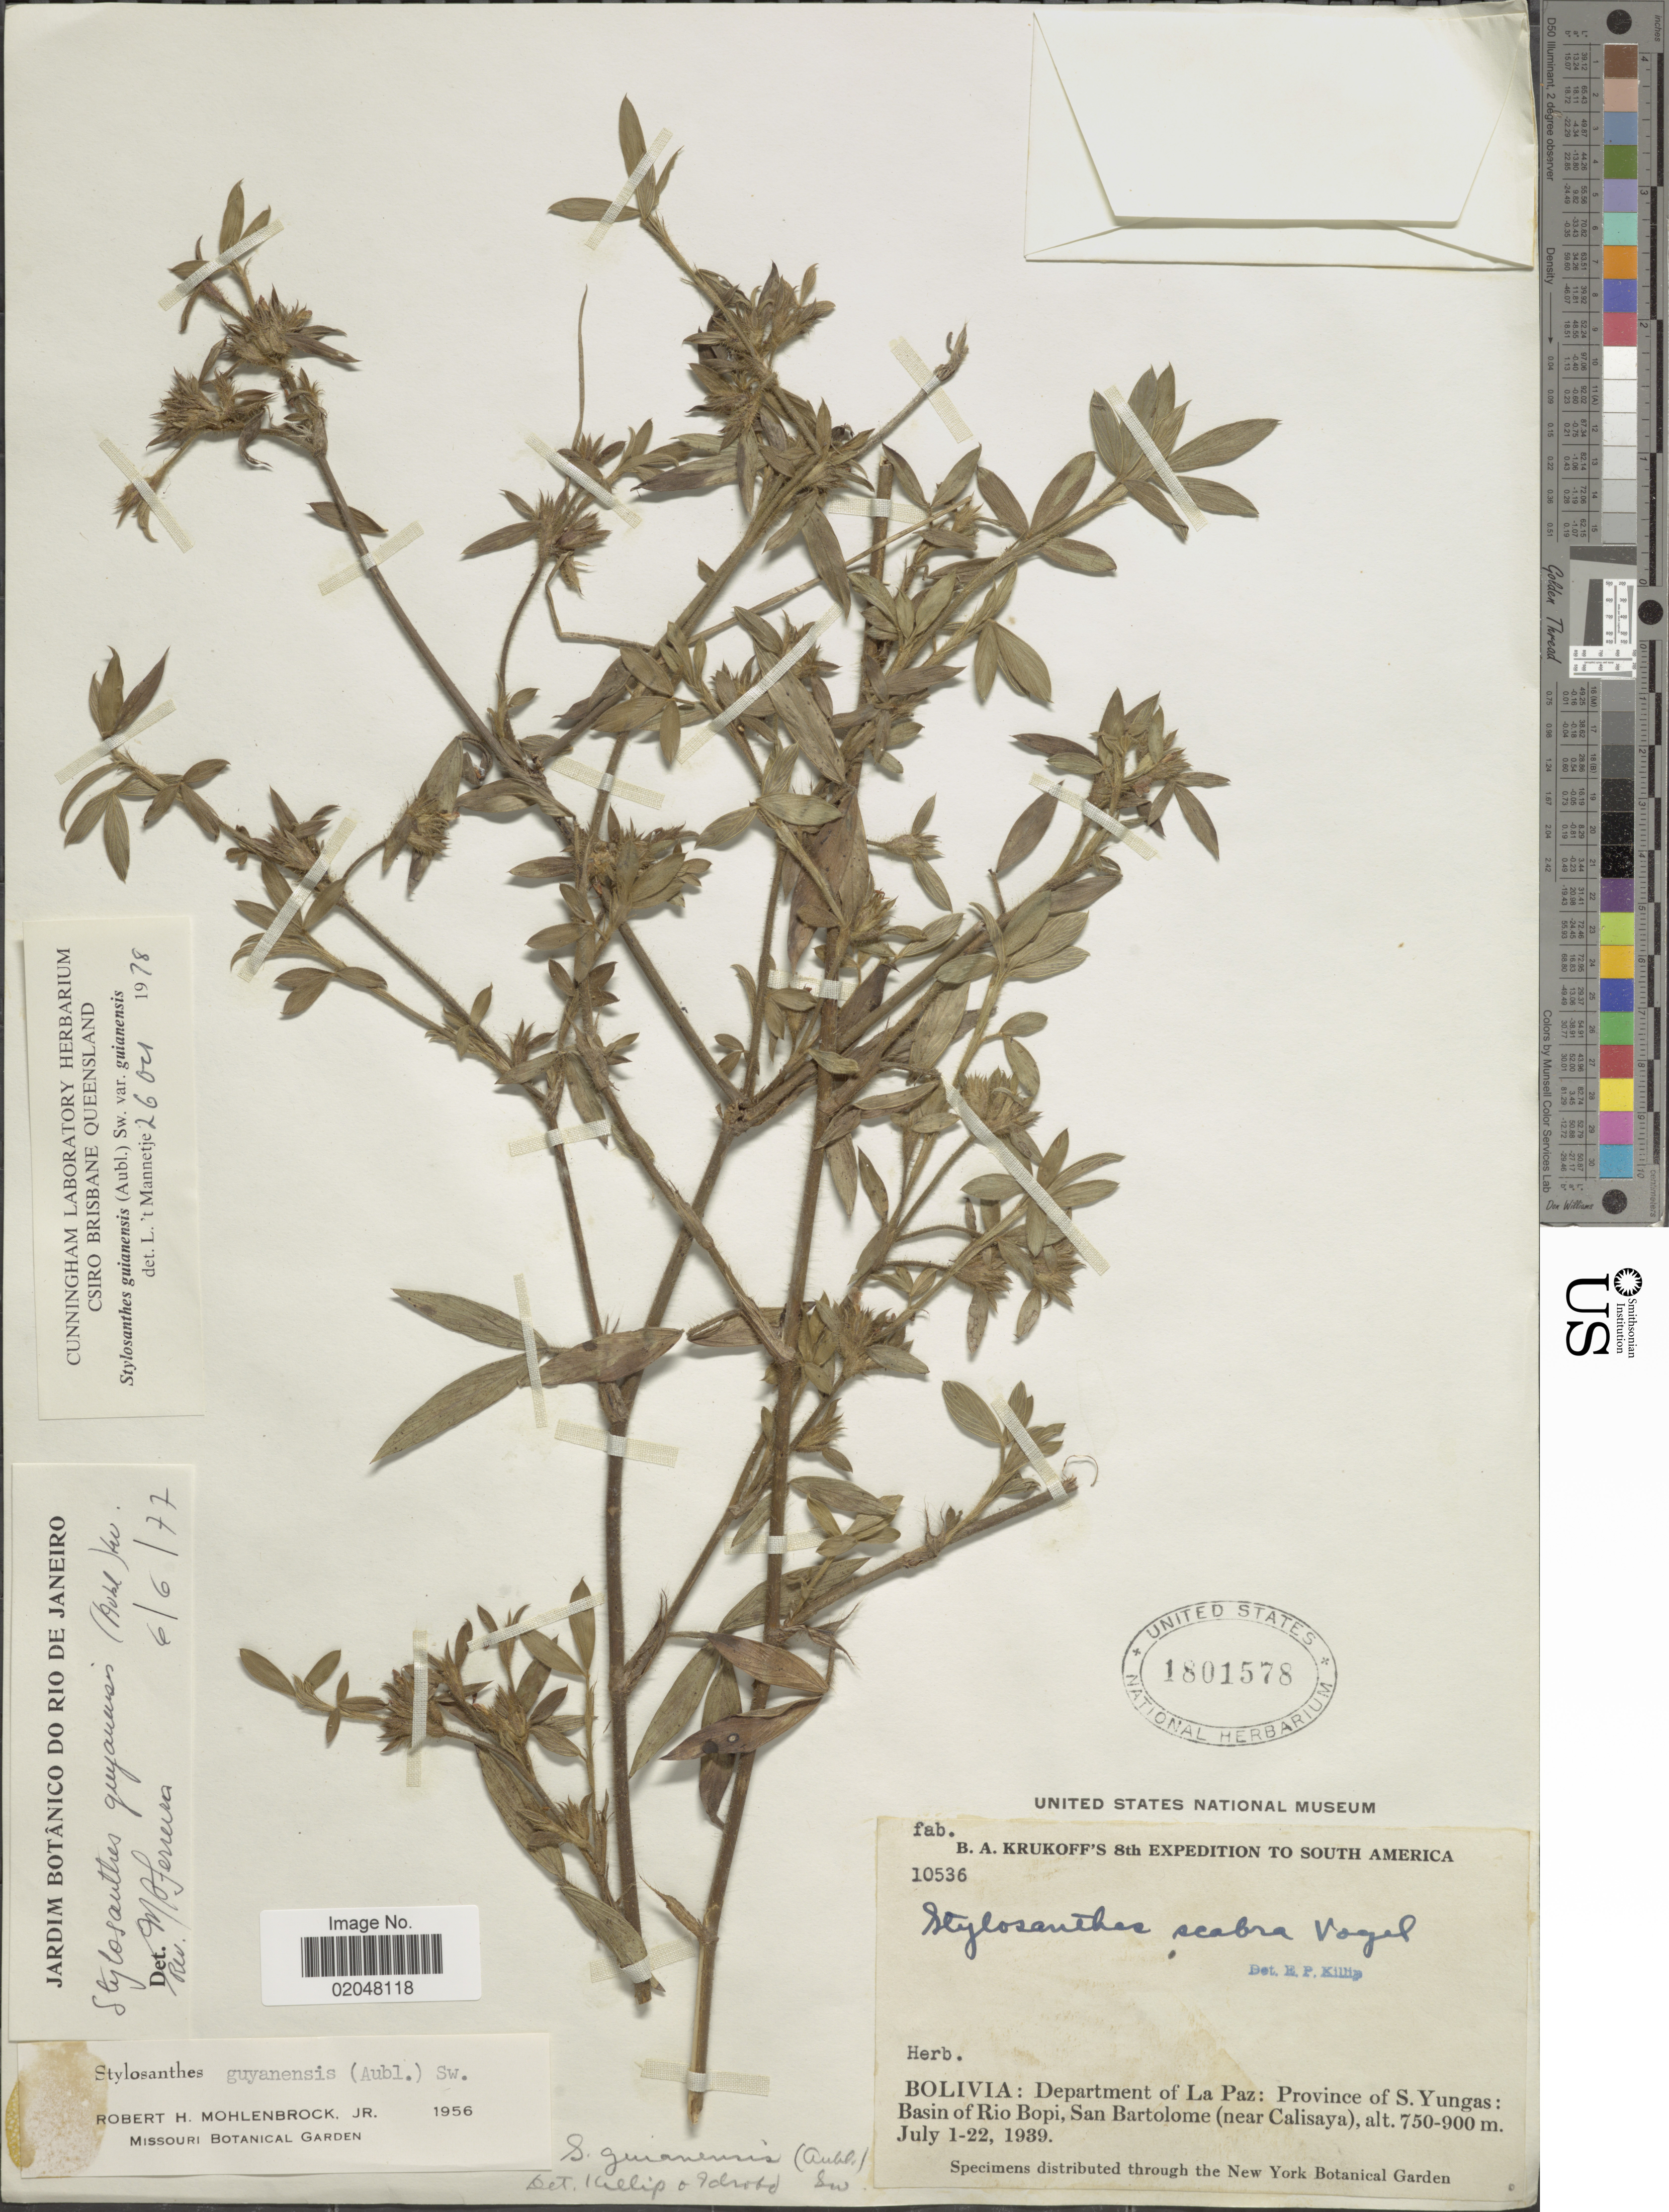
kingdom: Plantae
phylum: Tracheophyta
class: Magnoliopsida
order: Fabales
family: Fabaceae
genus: Stylosanthes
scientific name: Stylosanthes guianensis var. guianensis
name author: (Aubl.) Sw.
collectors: B. A. Krukoff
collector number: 10536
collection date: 1939-07-01/1939-07-22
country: Bolivia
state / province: La Paz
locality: Province of S. Yungas; Basin of Rio Bopi, San Bartolome (near Calisaya)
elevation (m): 750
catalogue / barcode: US 1801578